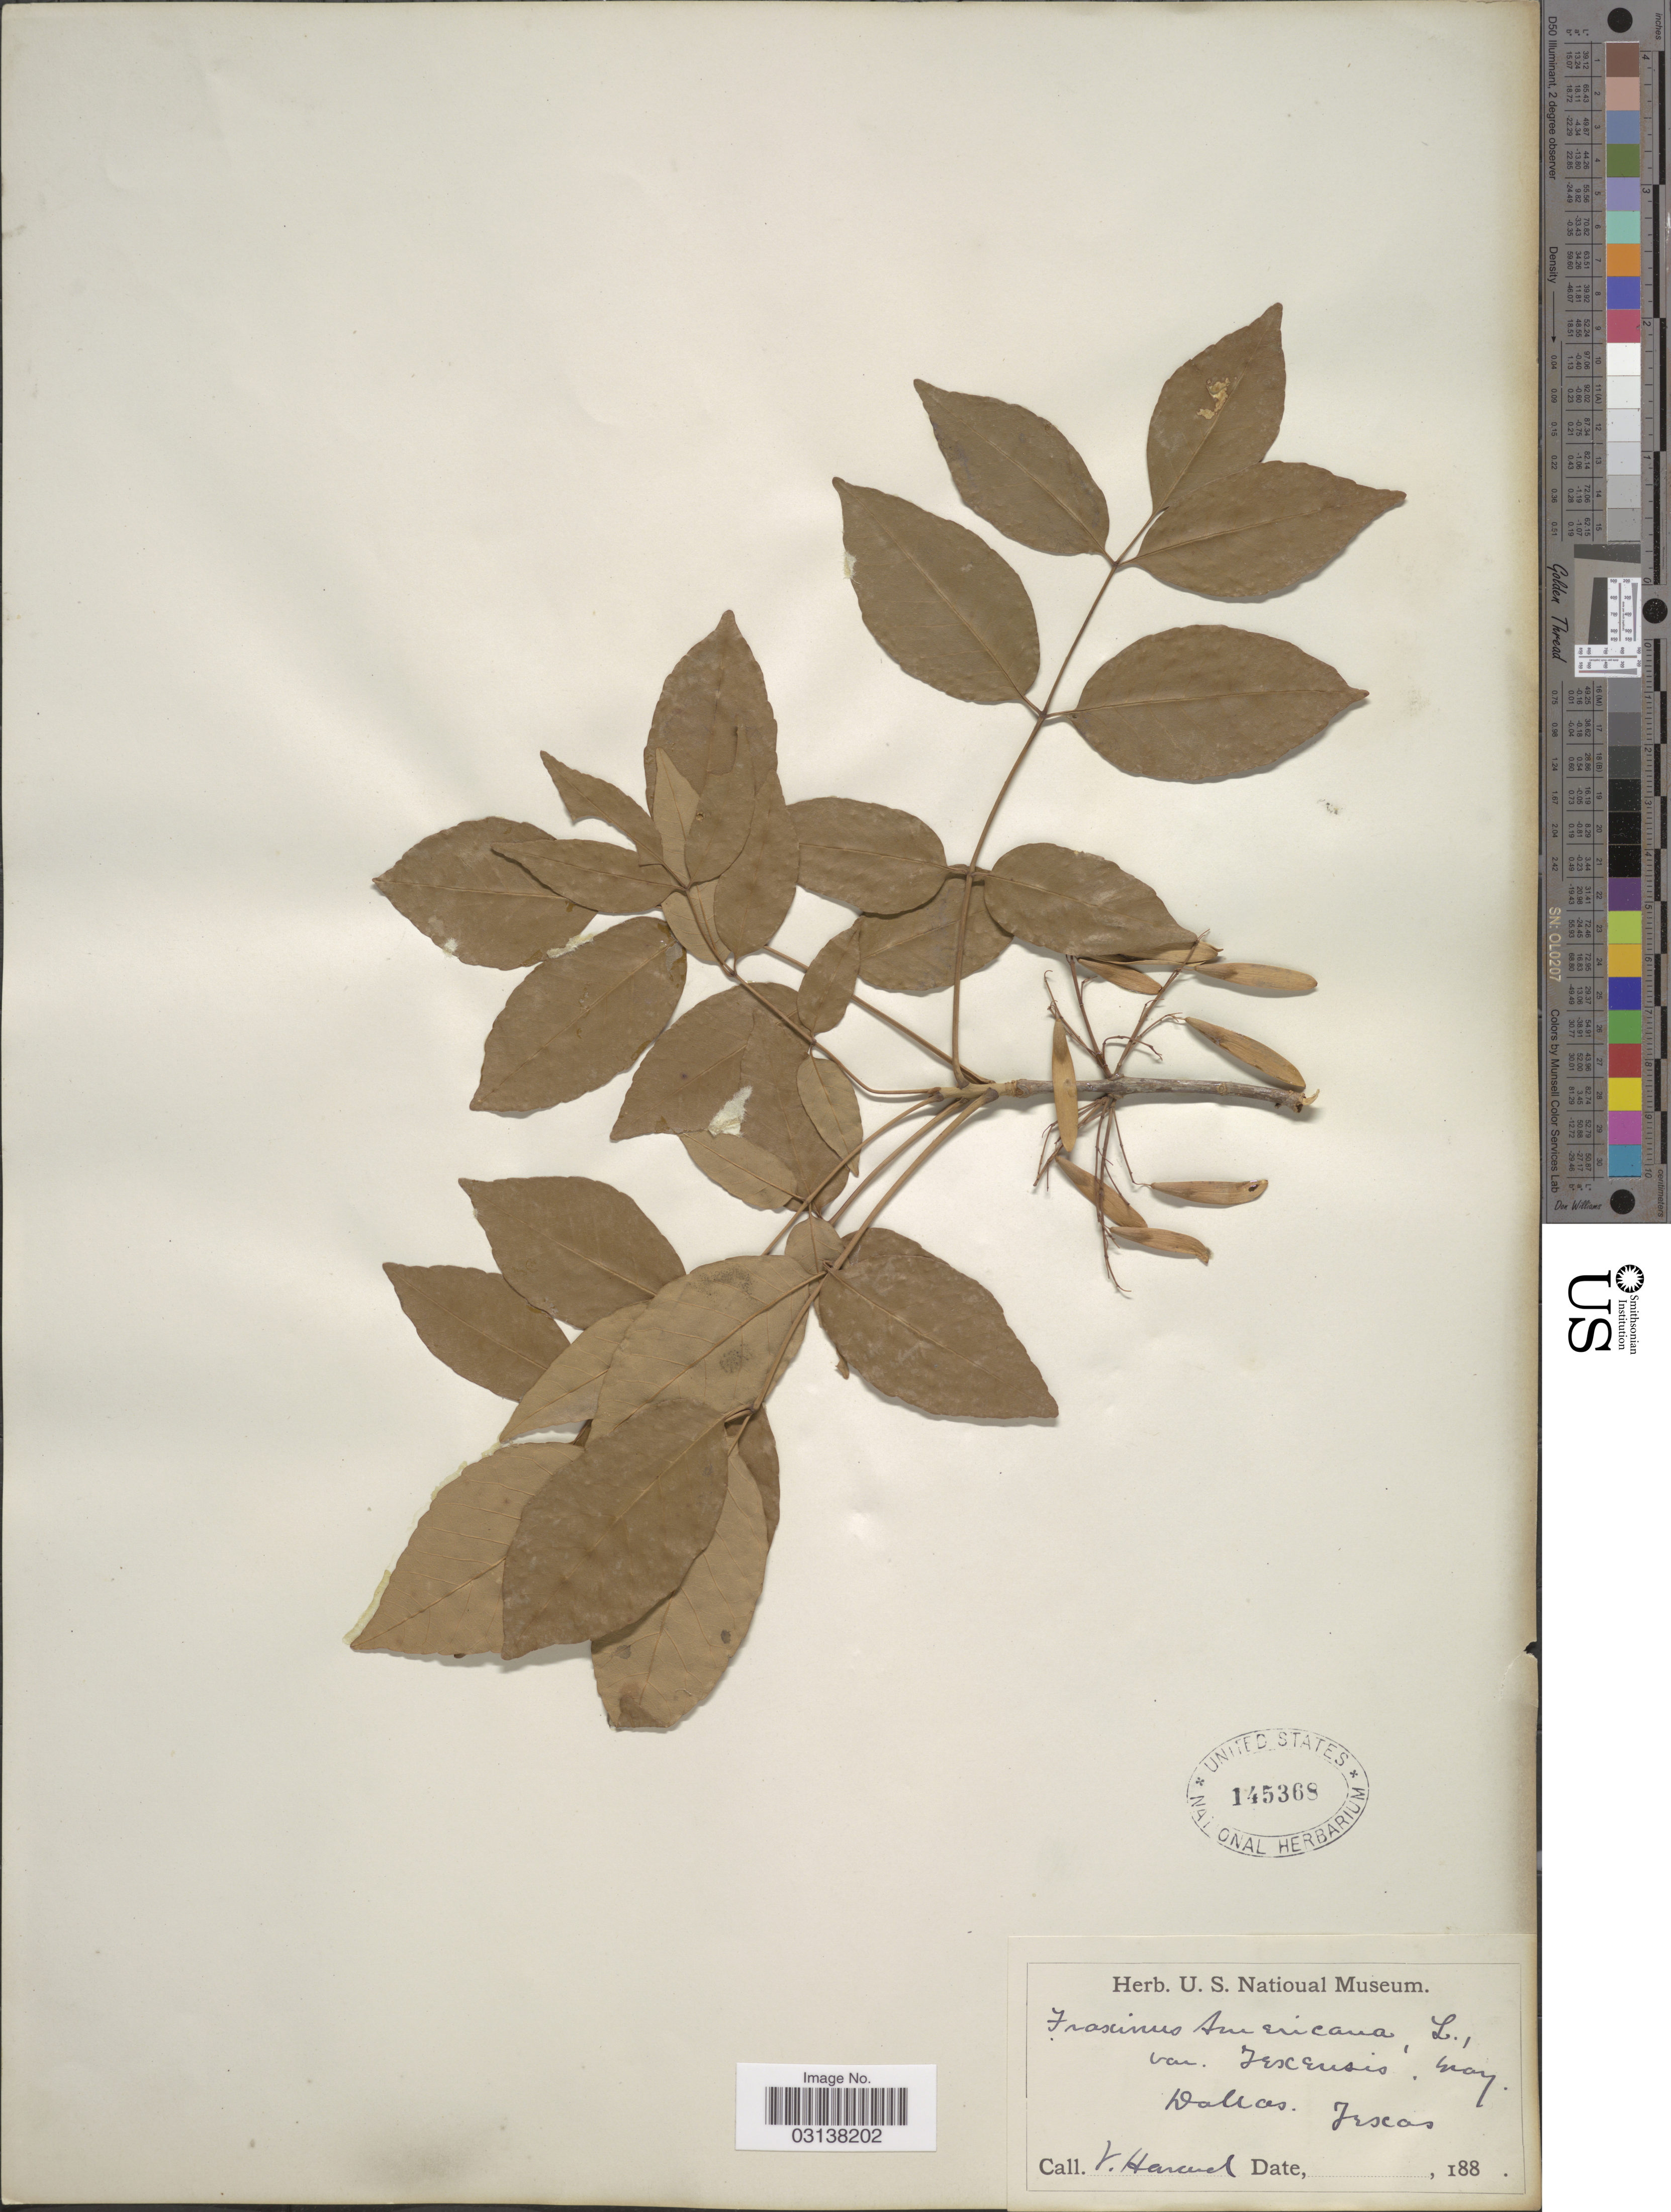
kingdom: Plantae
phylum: Tracheophyta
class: Magnoliopsida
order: Lamiales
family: Oleaceae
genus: Fraxinus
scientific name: Fraxinus albicans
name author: Buckley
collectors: V. Havard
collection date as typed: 188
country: United States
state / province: Texas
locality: Dallas.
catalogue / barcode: US 145368